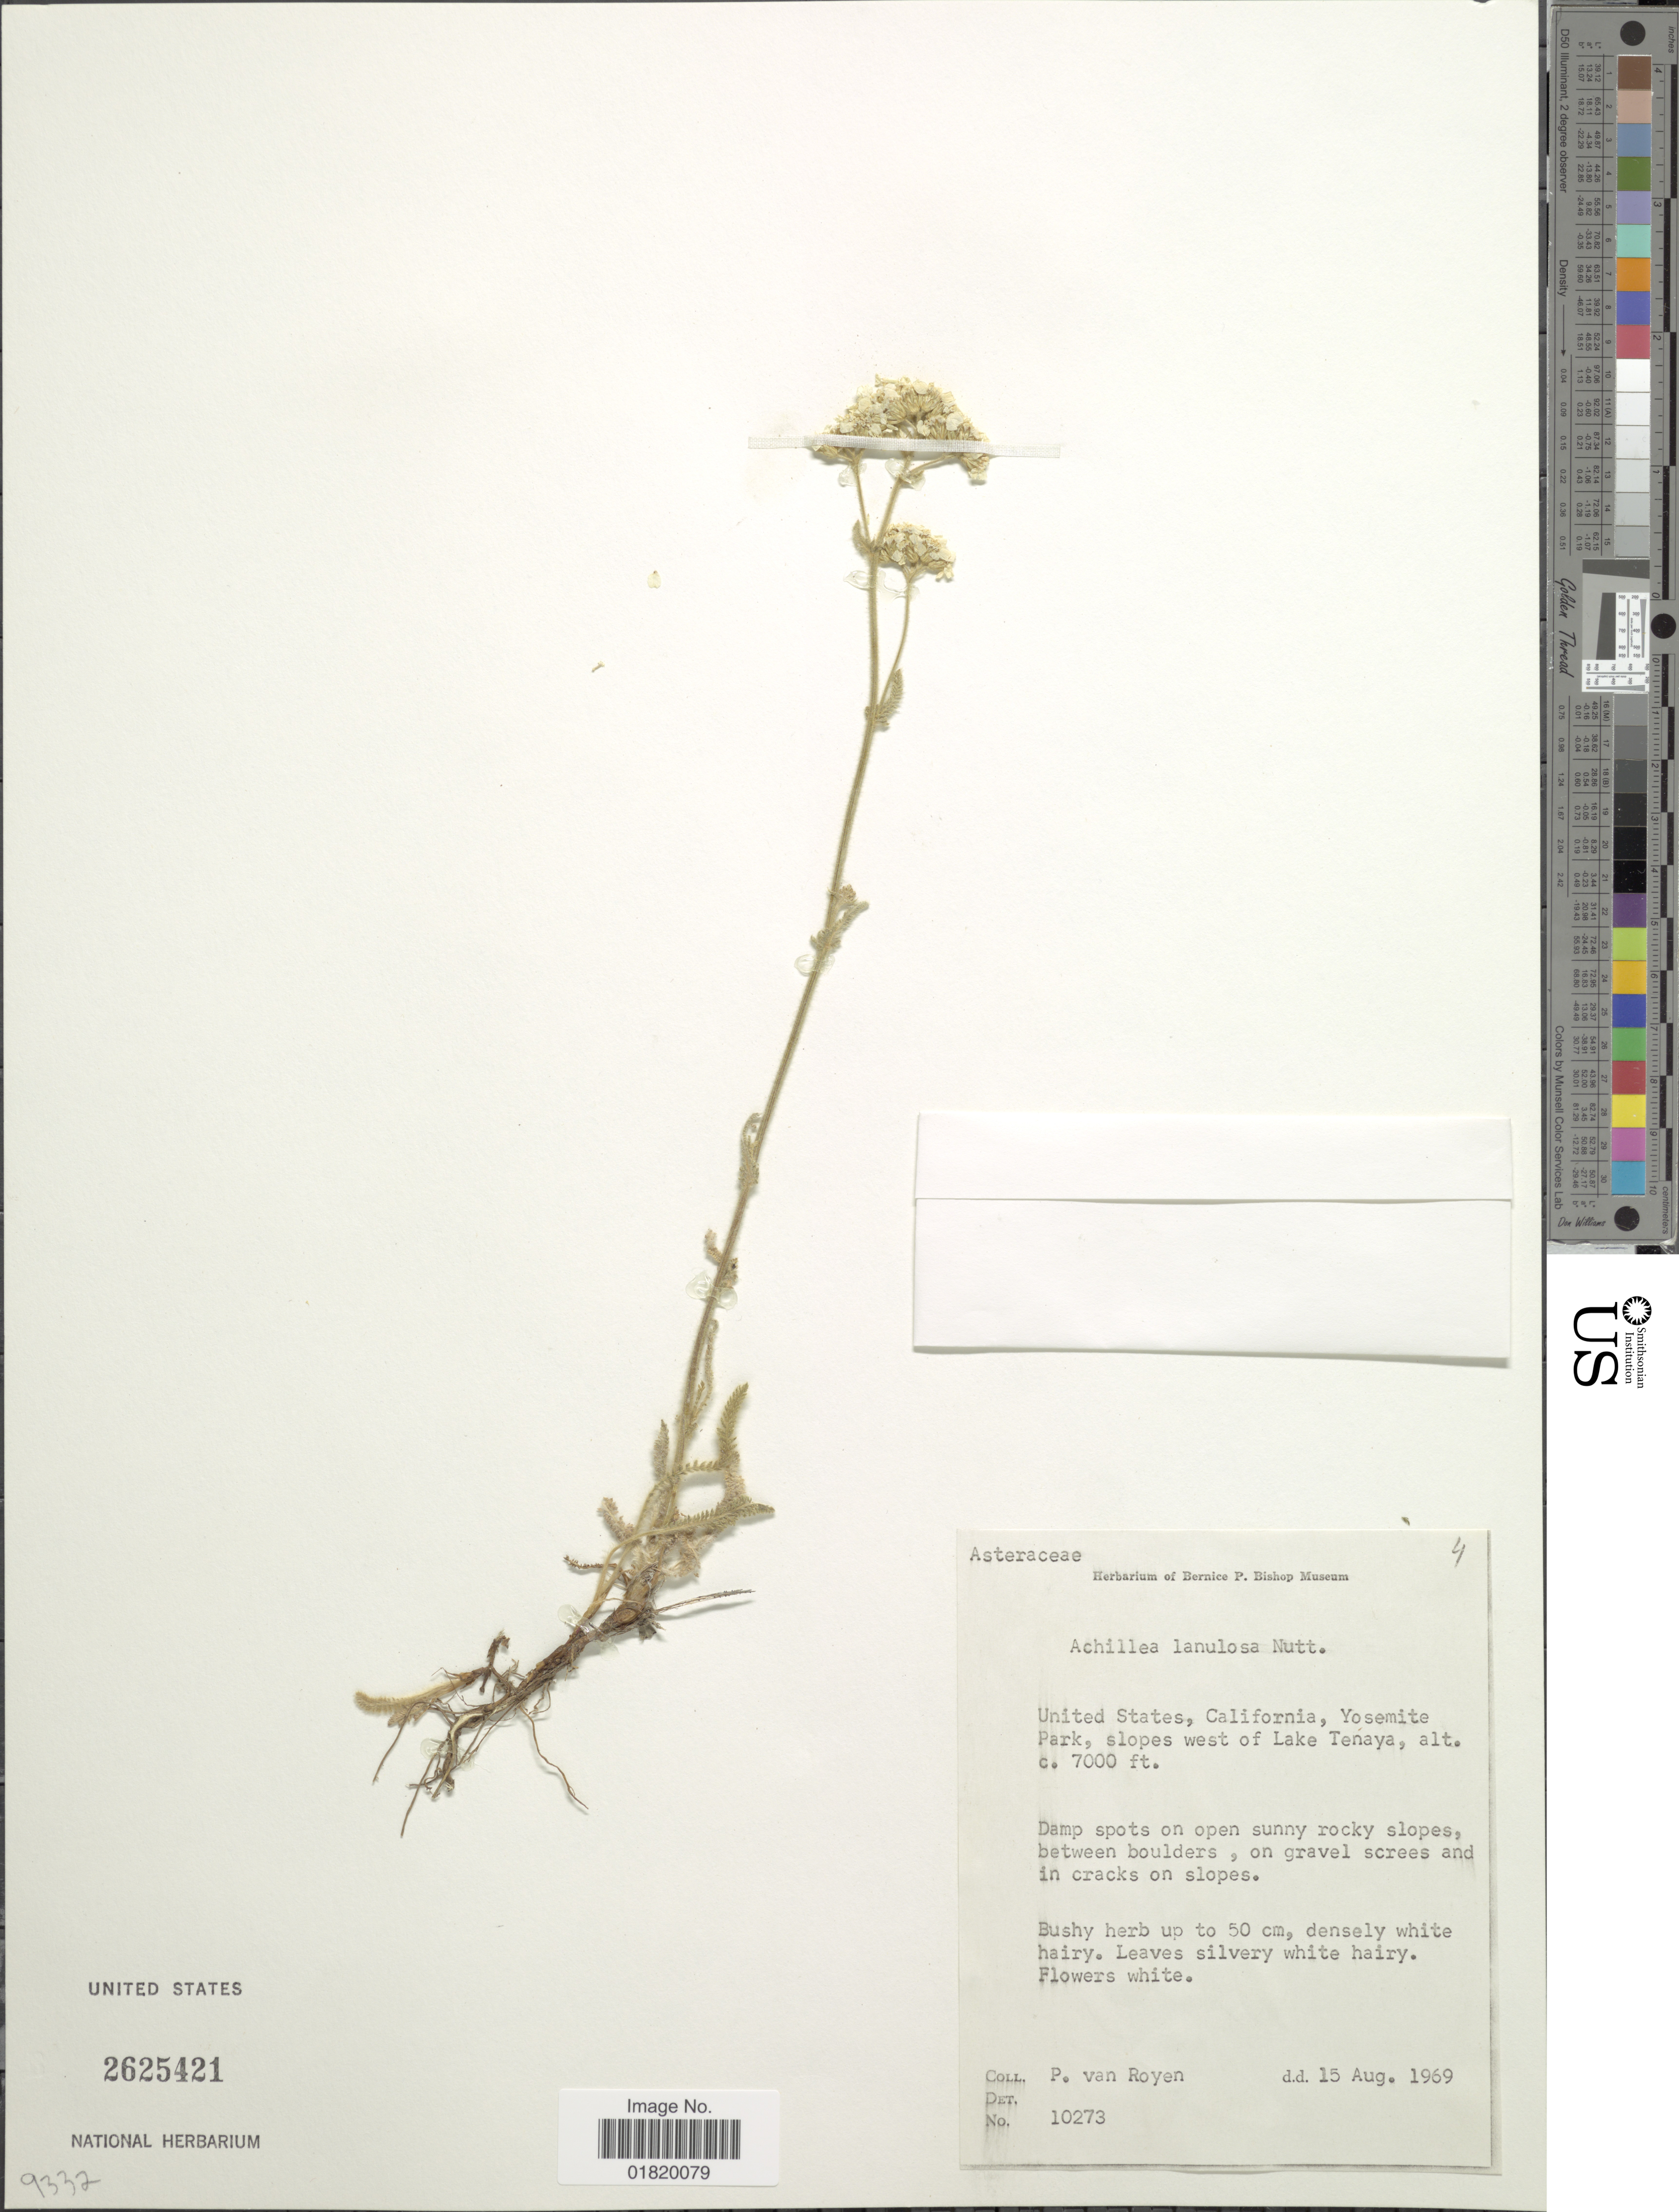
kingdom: Plantae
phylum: Tracheophyta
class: Magnoliopsida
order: Asterales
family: Asteraceae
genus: Achillea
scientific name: Achillea lanulosa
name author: Nutt.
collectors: P. van Royen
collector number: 10273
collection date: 1969-08-15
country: United States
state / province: California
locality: Yoesmite Park, slopes west of Lake Tenaya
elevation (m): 2134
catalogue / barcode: US 2625421